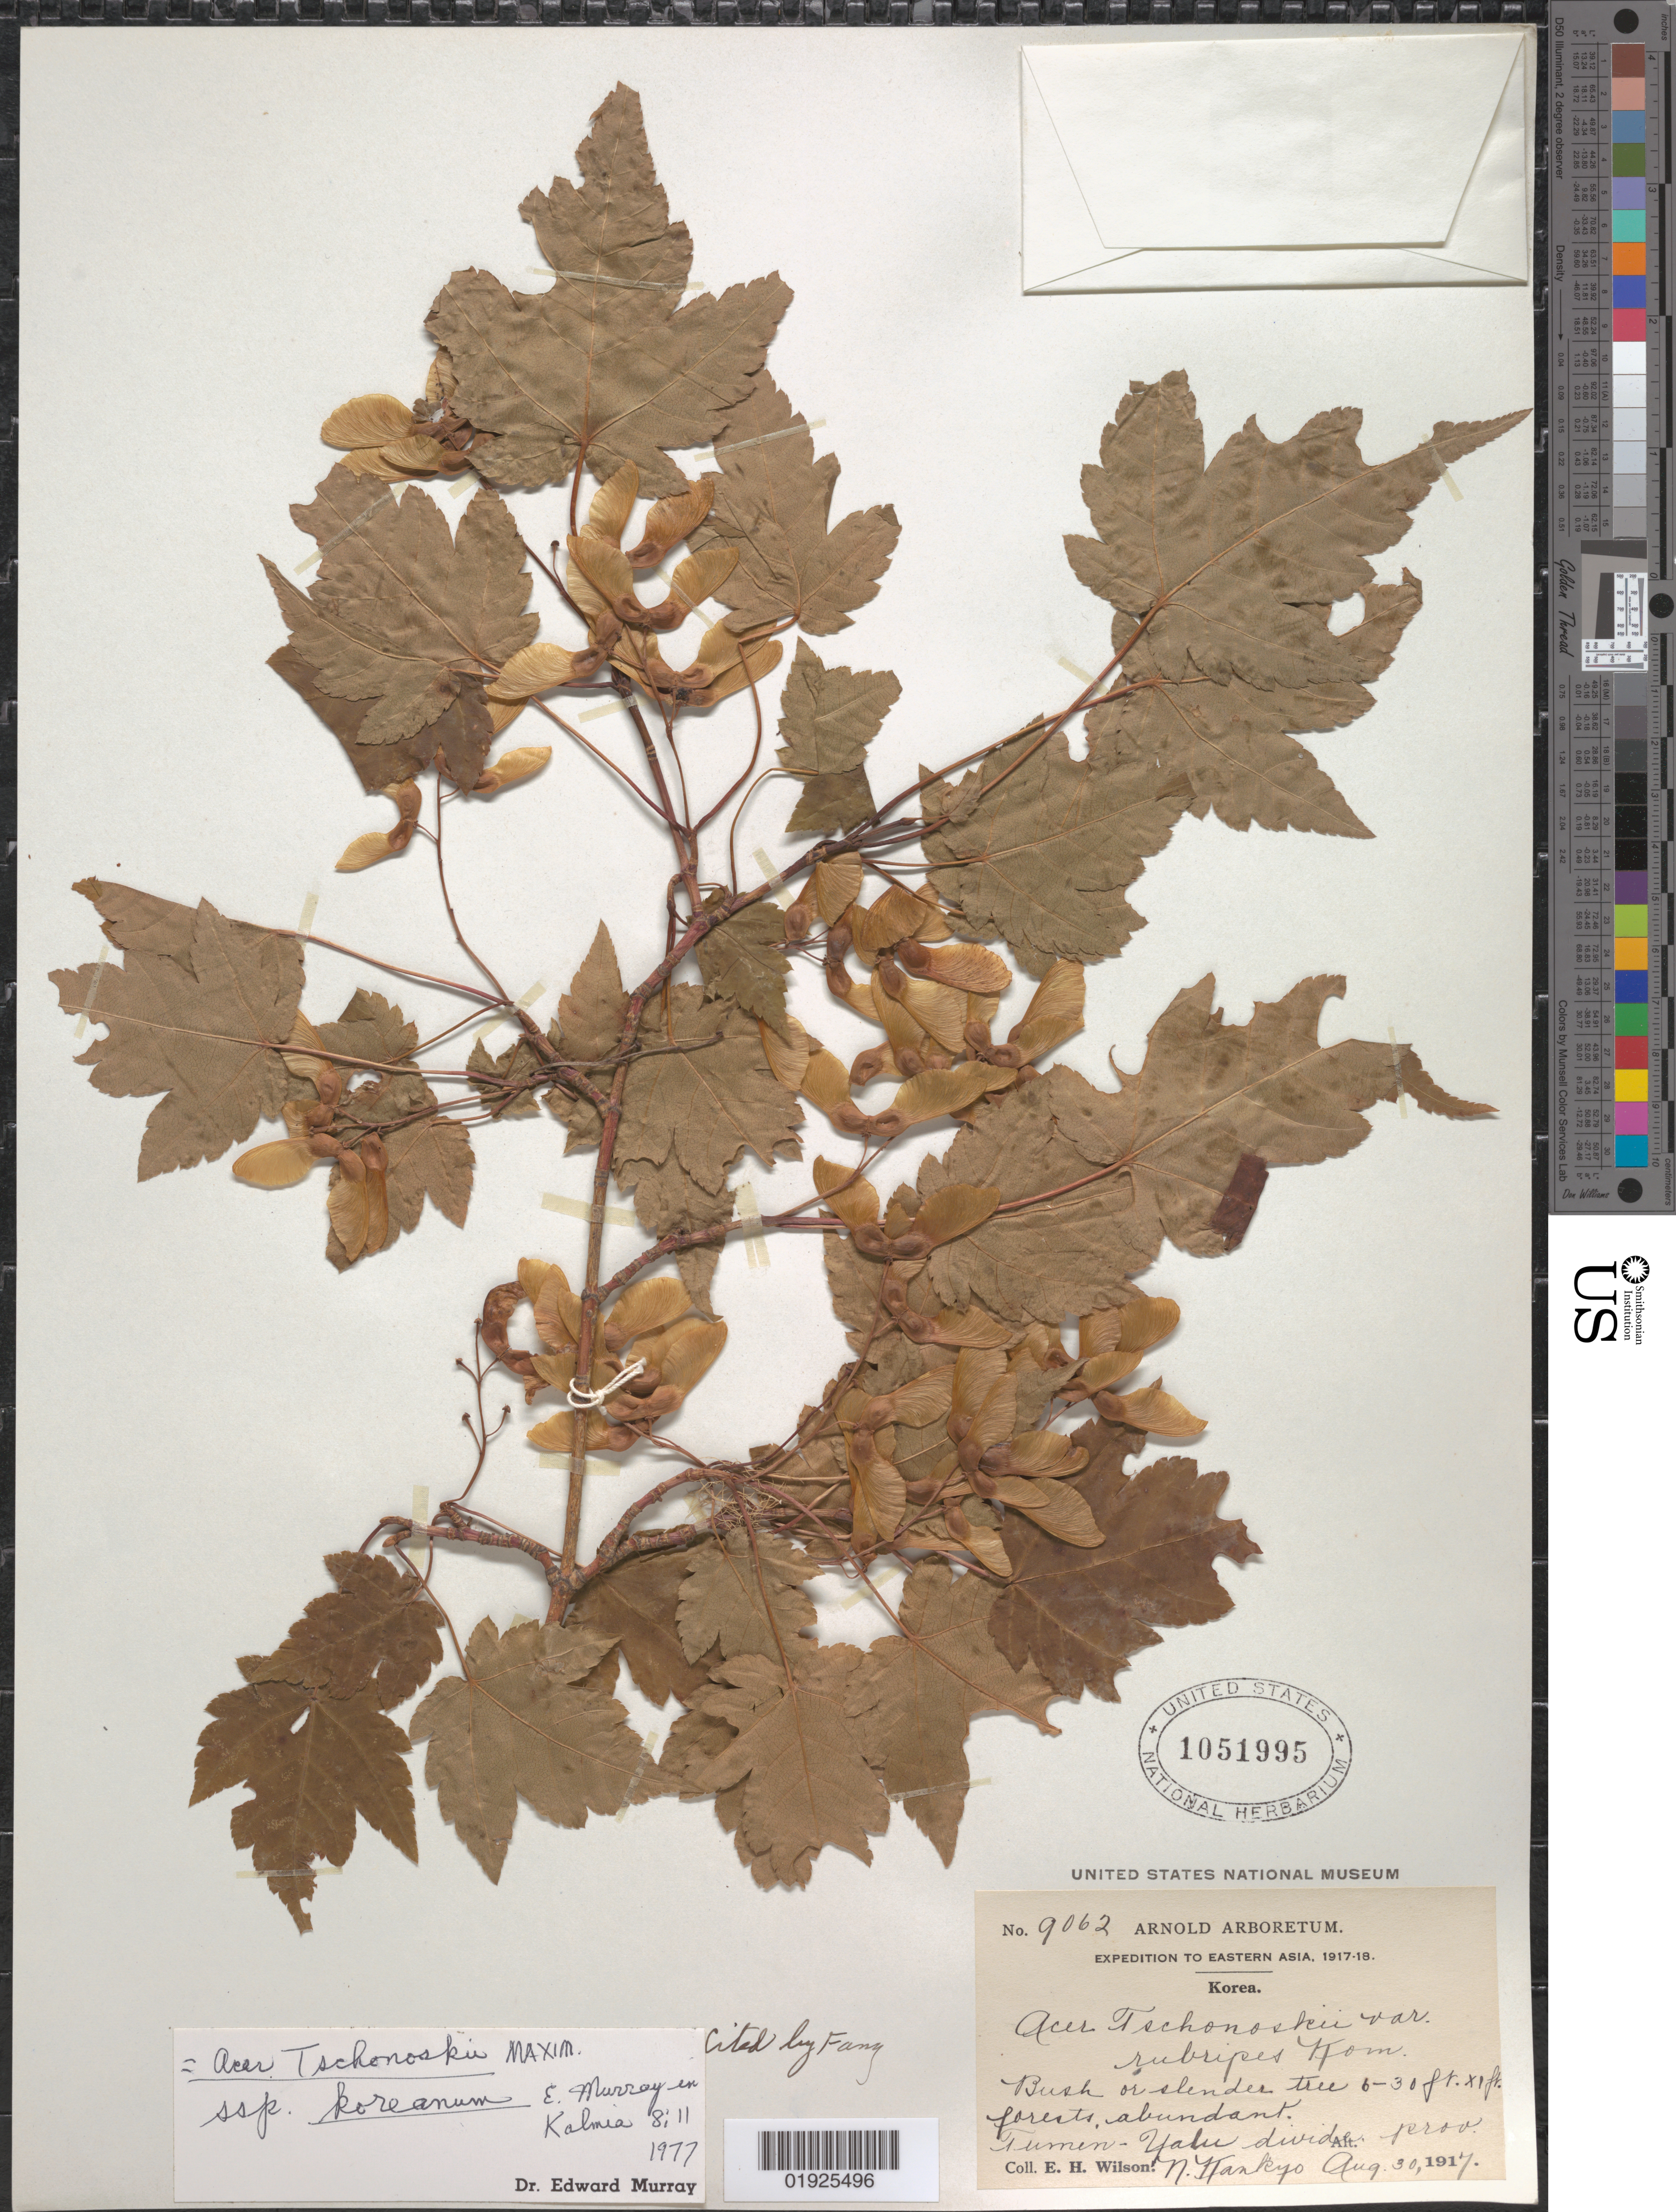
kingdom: Plantae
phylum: Tracheophyta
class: Magnoliopsida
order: Sapindales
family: Sapindaceae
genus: Acer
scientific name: Acer tschonoskii subsp. koreanum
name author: A.E. Murray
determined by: Murray, Edward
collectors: E. H. Wilson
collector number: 9062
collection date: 1917-08-30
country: North Korea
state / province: South Hamgyong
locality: N. Kankyo, Tumen-Yalu divide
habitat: Forests, abundant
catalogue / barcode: US 1051995